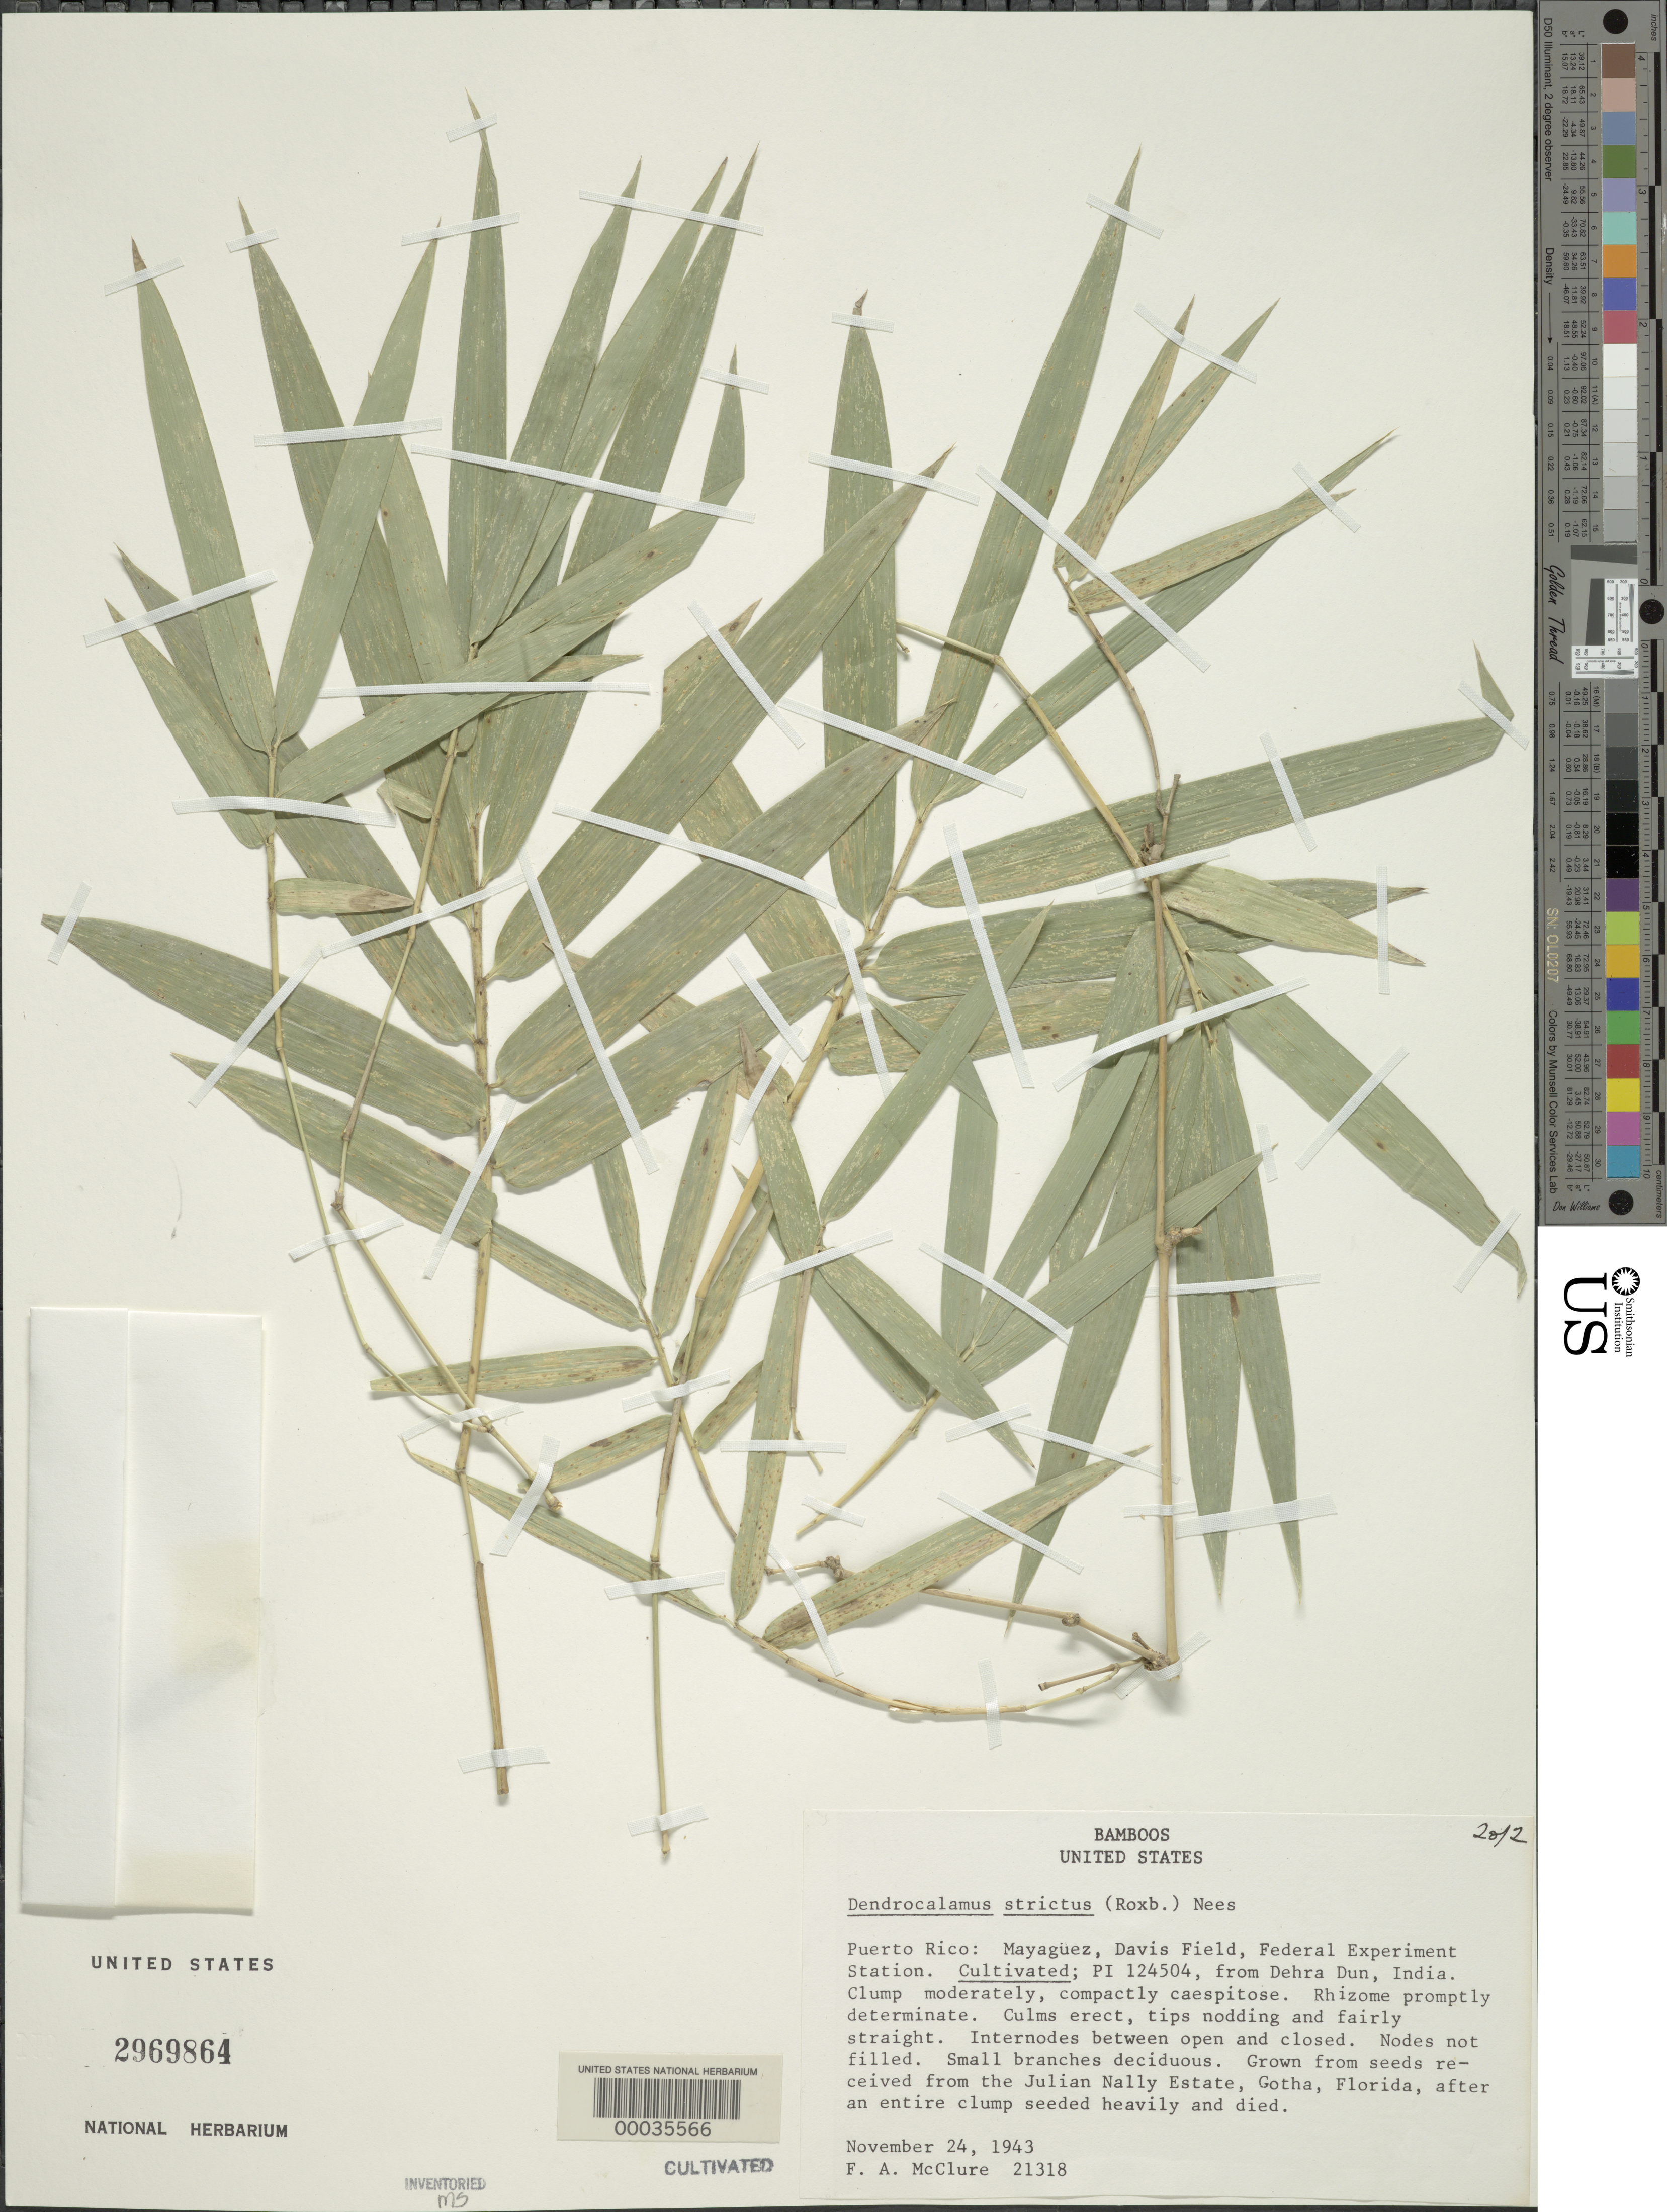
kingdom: Plantae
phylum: Tracheophyta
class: Liliopsida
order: Poales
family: Poaceae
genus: Dendrocalamus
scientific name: Dendrocalamus strictus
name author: (Roxb.) Nees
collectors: F. A. McClure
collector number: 21318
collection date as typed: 24 Nov 1943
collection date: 1943-11-24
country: Puerto Rico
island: Greater Antilles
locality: Federal experimental station, davis field-mayaguez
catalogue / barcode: US 2969864